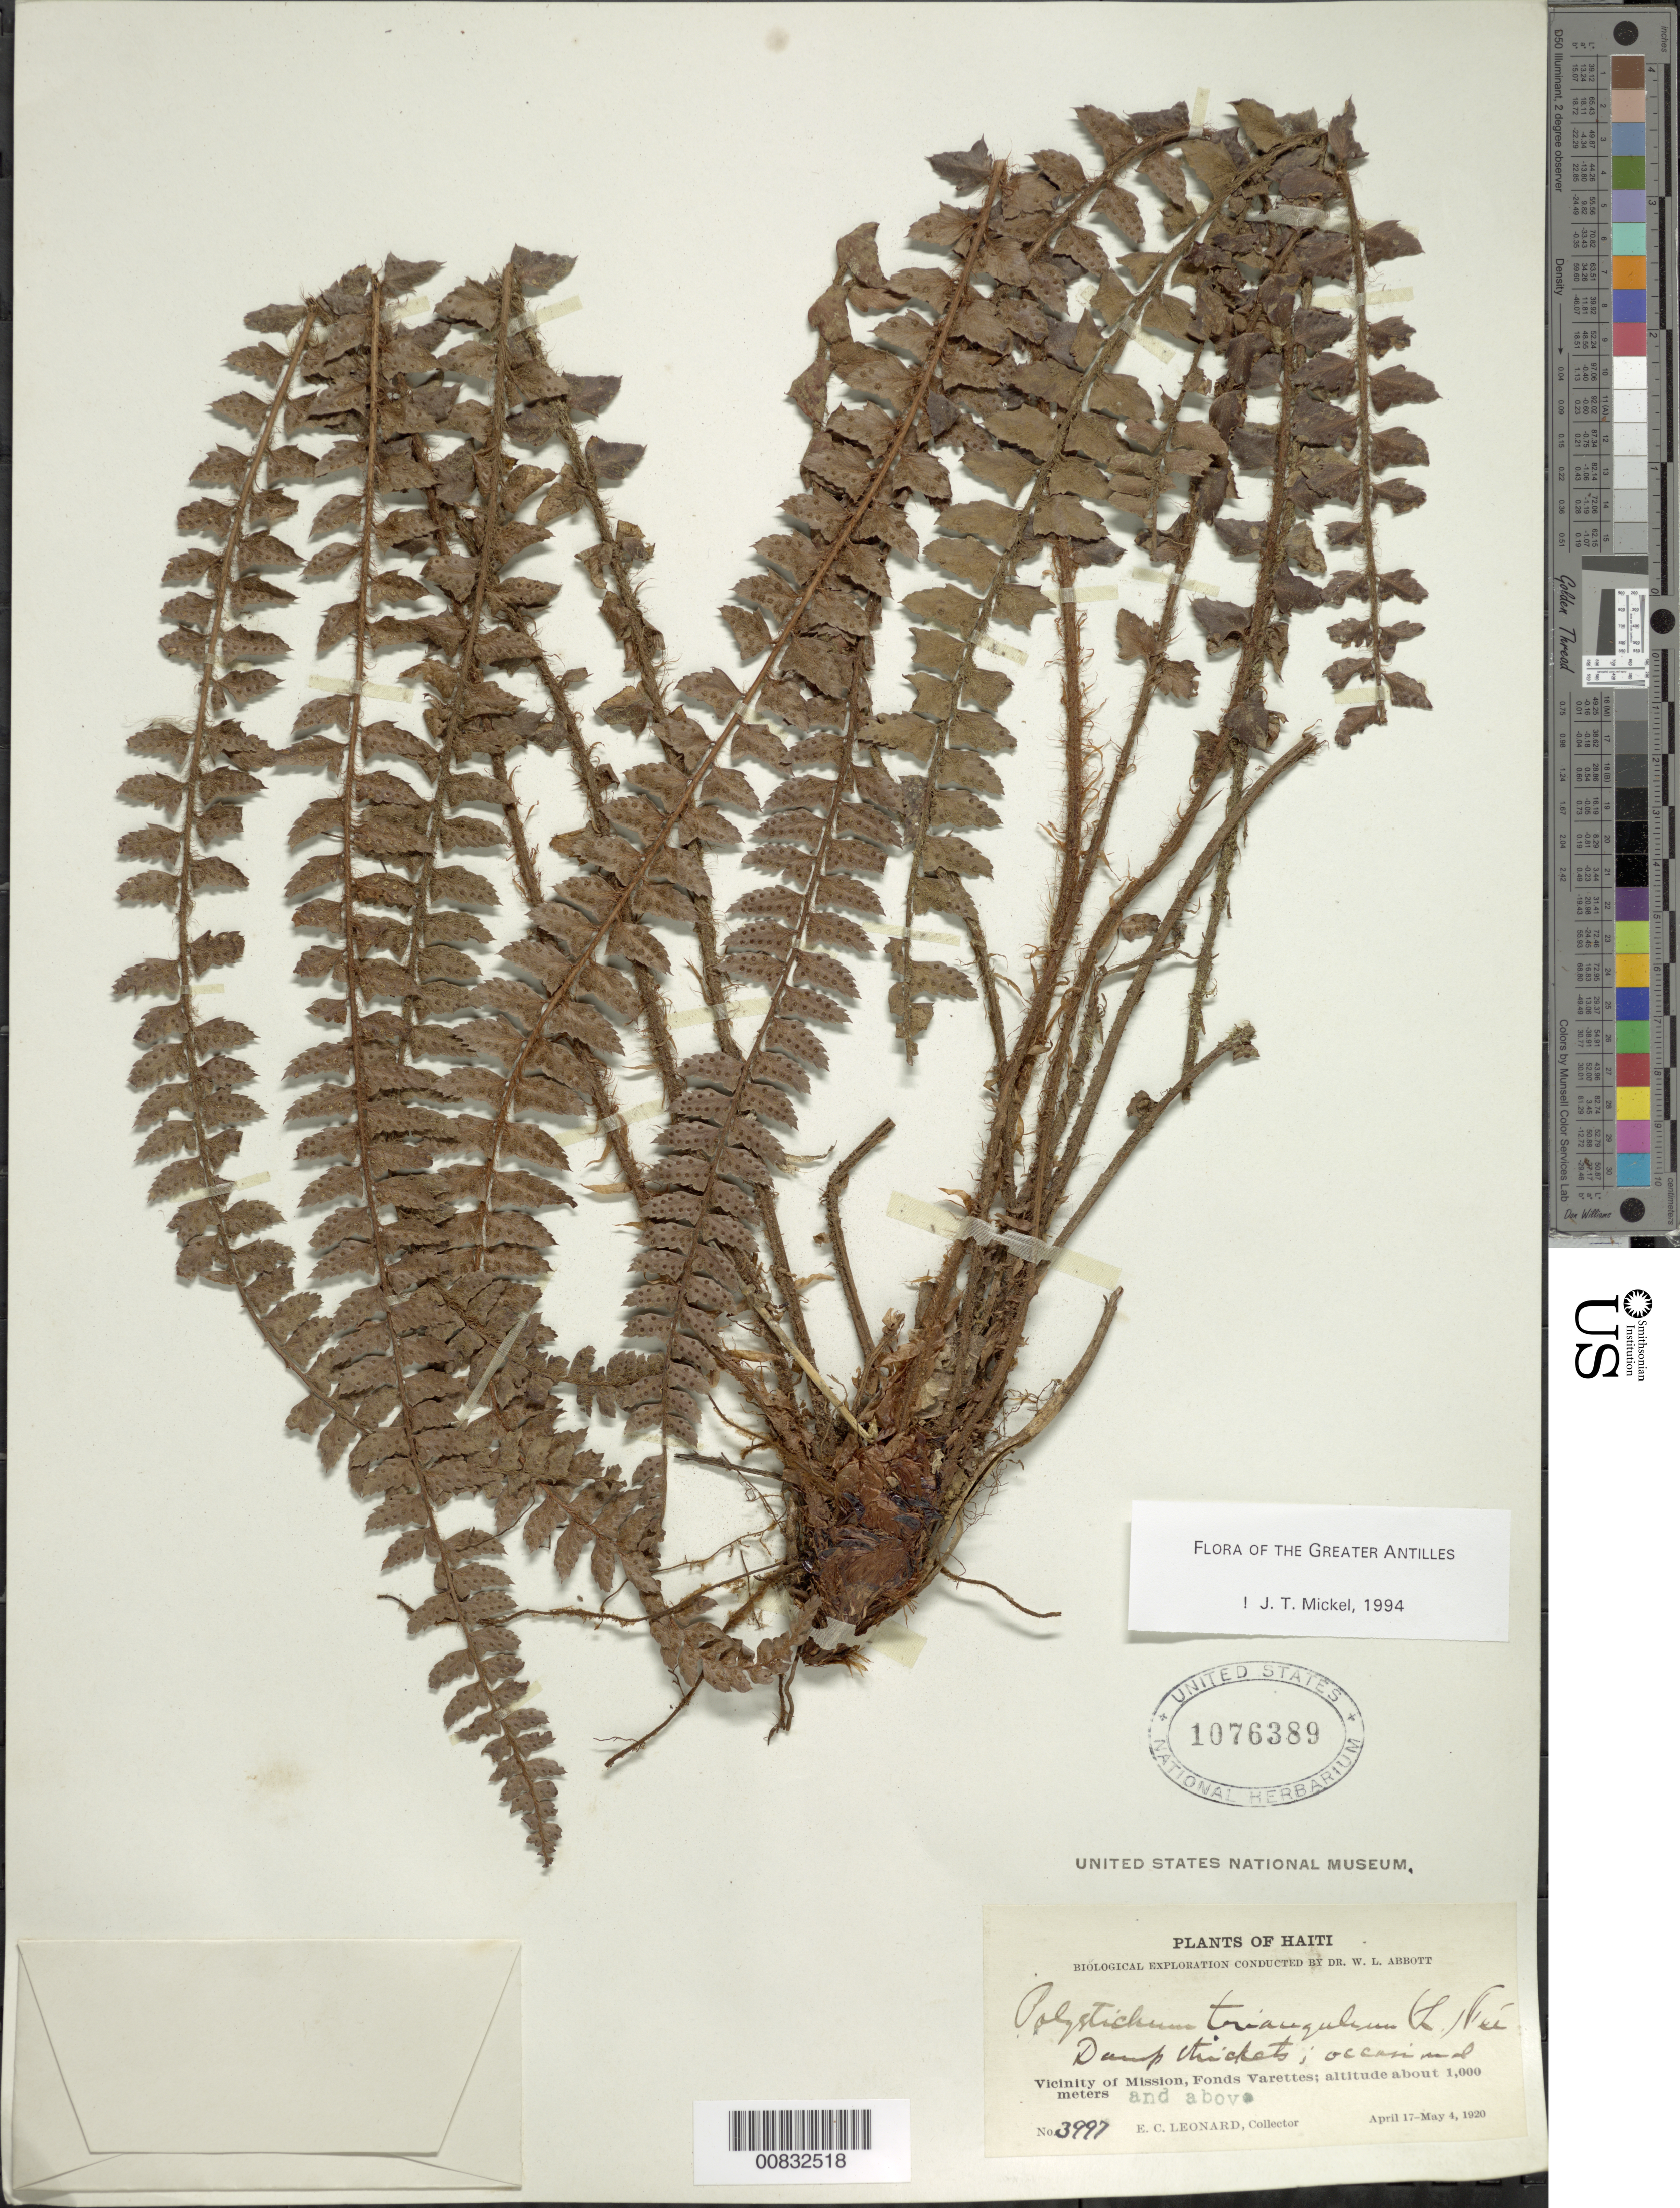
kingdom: Plantae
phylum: Tracheophyta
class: Polypodiopsida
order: Polypodiales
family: Dryopteridaceae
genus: Polystichum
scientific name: Polystichum triangulum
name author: (L.) Fée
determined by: Mickel, J. T., (NY), New York Botanical Garden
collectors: E. C. Leonard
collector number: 3997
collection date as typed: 17 Apr 1920 to 04 May 1920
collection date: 1920-04-17/1920-05-04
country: Haiti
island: Hispaniola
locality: Fonds Varettes, vicinity Mission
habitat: Damp thickets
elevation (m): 1000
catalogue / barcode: US 1076389